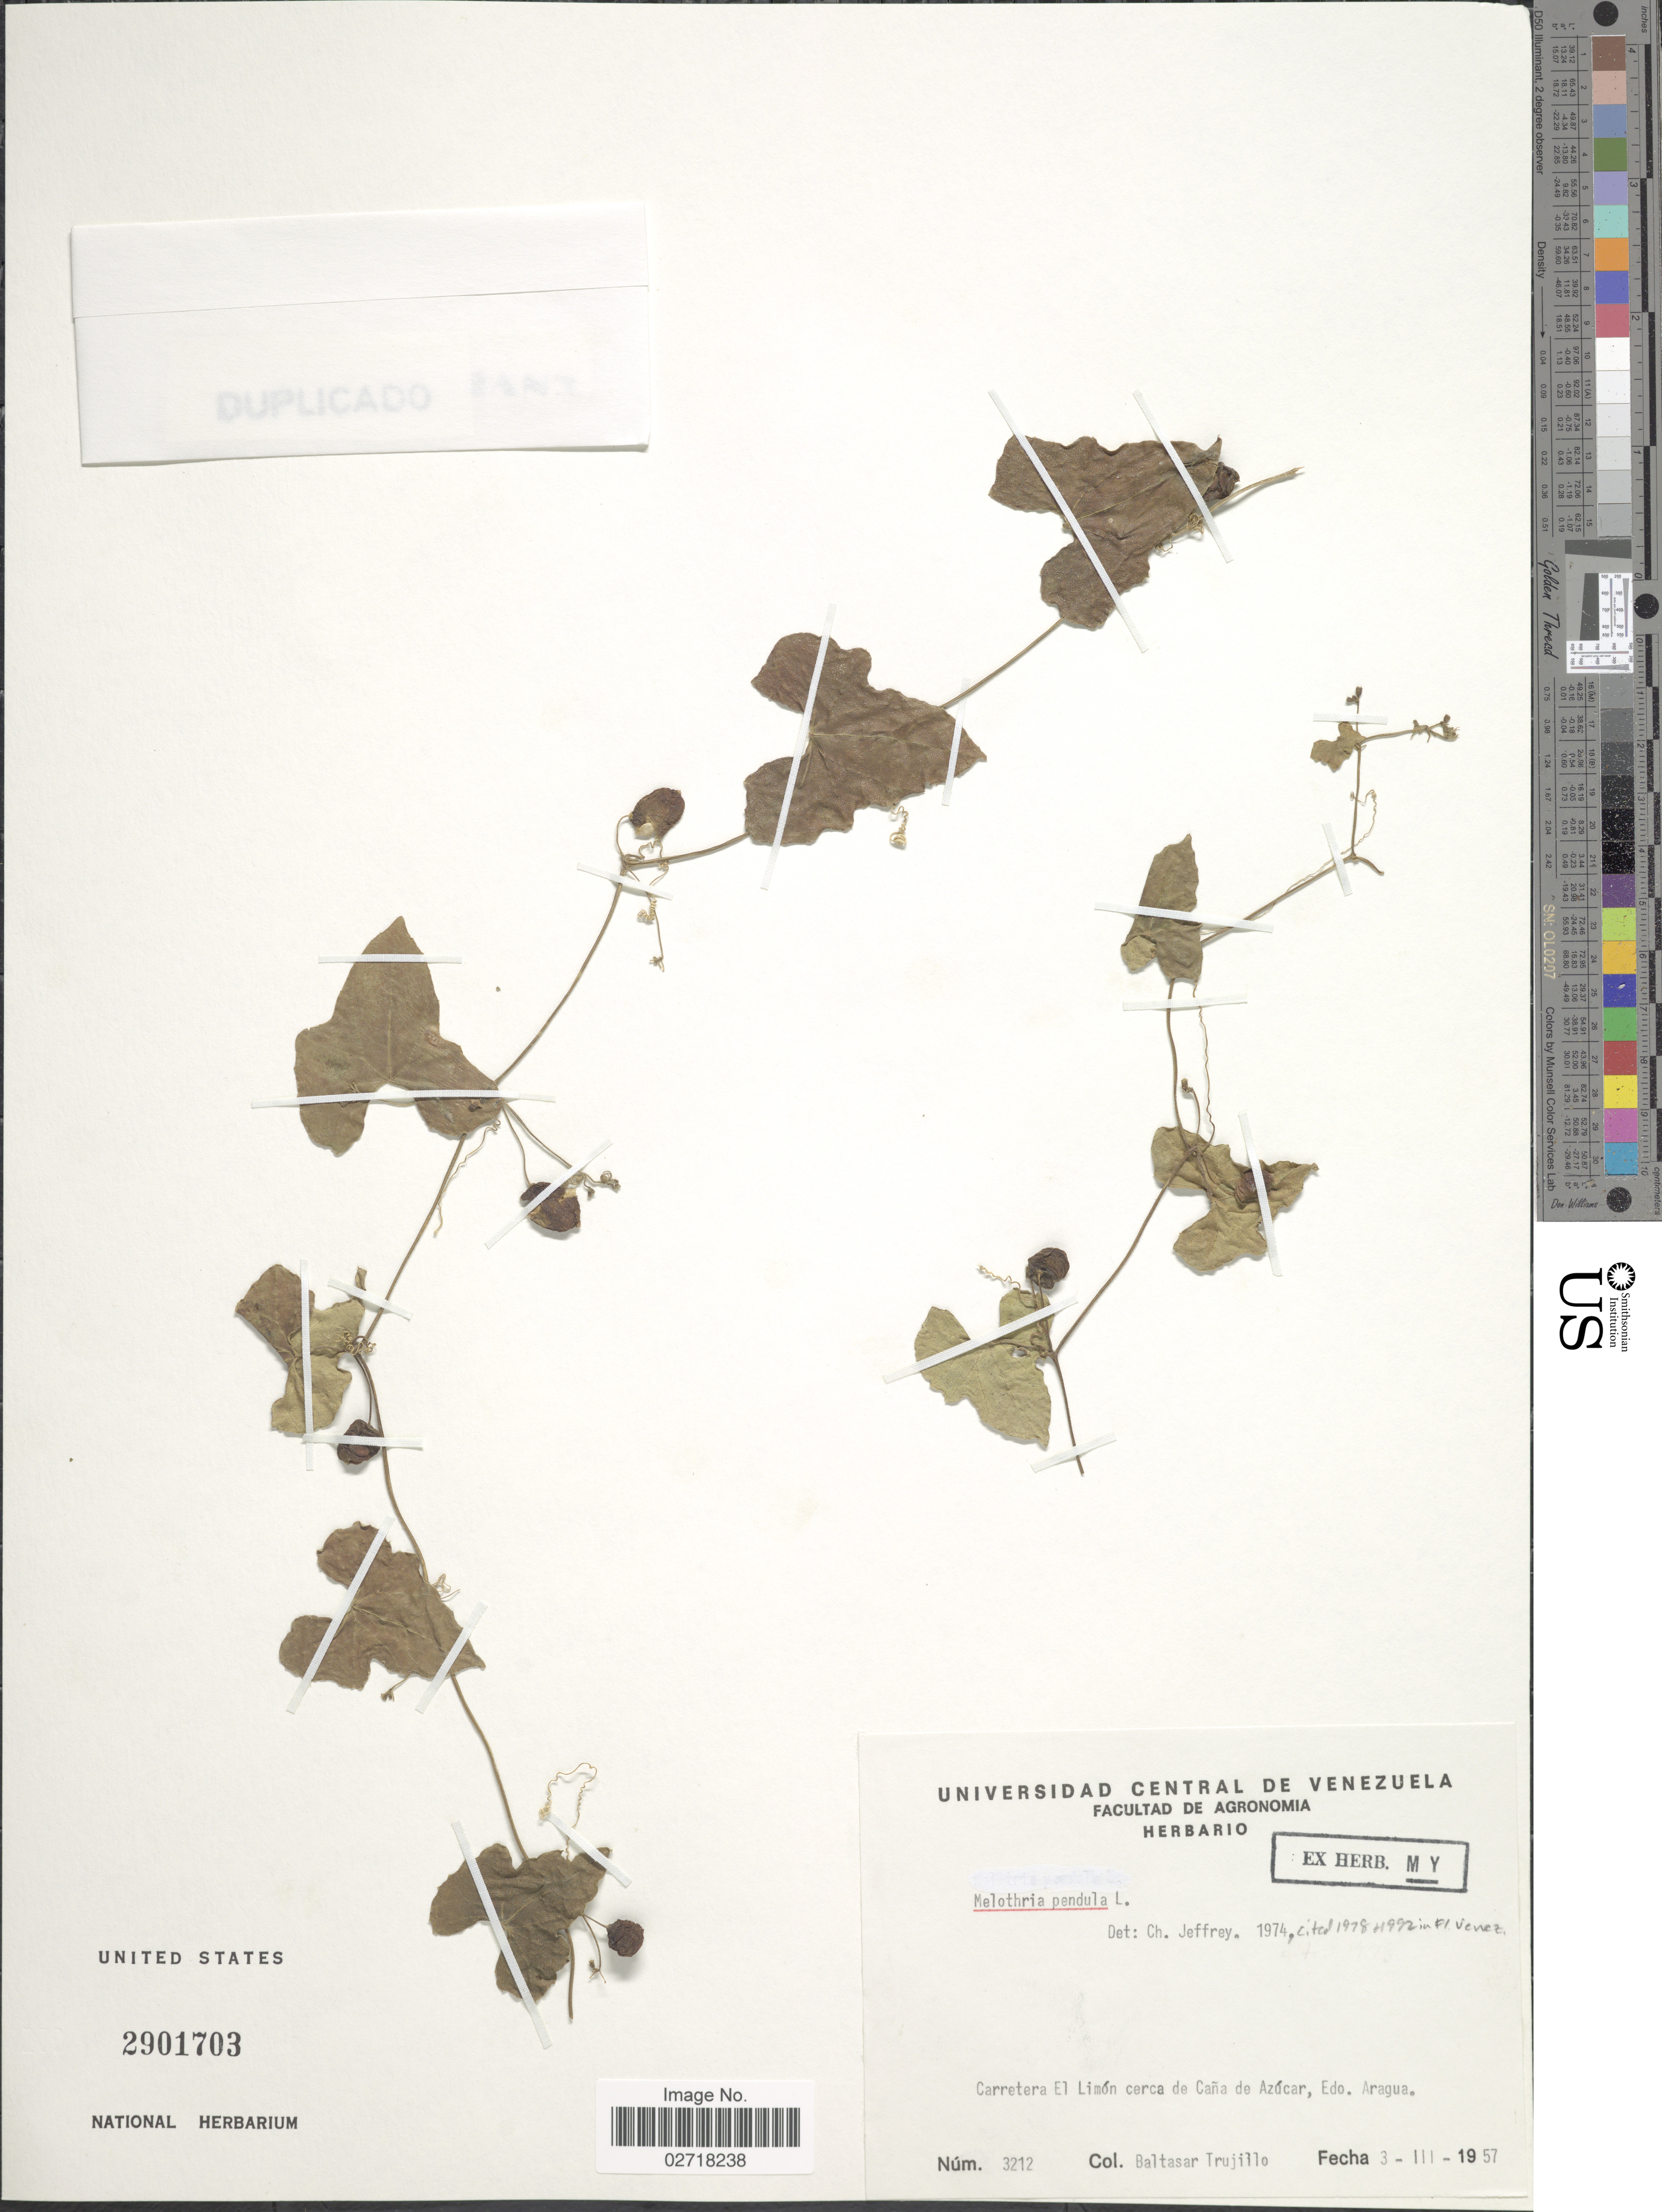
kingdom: Plantae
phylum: Tracheophyta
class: Magnoliopsida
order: Cucurbitales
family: Cucurbitaceae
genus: Melothria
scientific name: Melothria pendula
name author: L.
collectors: B. Trujillo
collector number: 3212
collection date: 1957-03-03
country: Venezuela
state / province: Aragua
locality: Carretera El Limon cerca de Cana de Azucar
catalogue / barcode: US 2901703